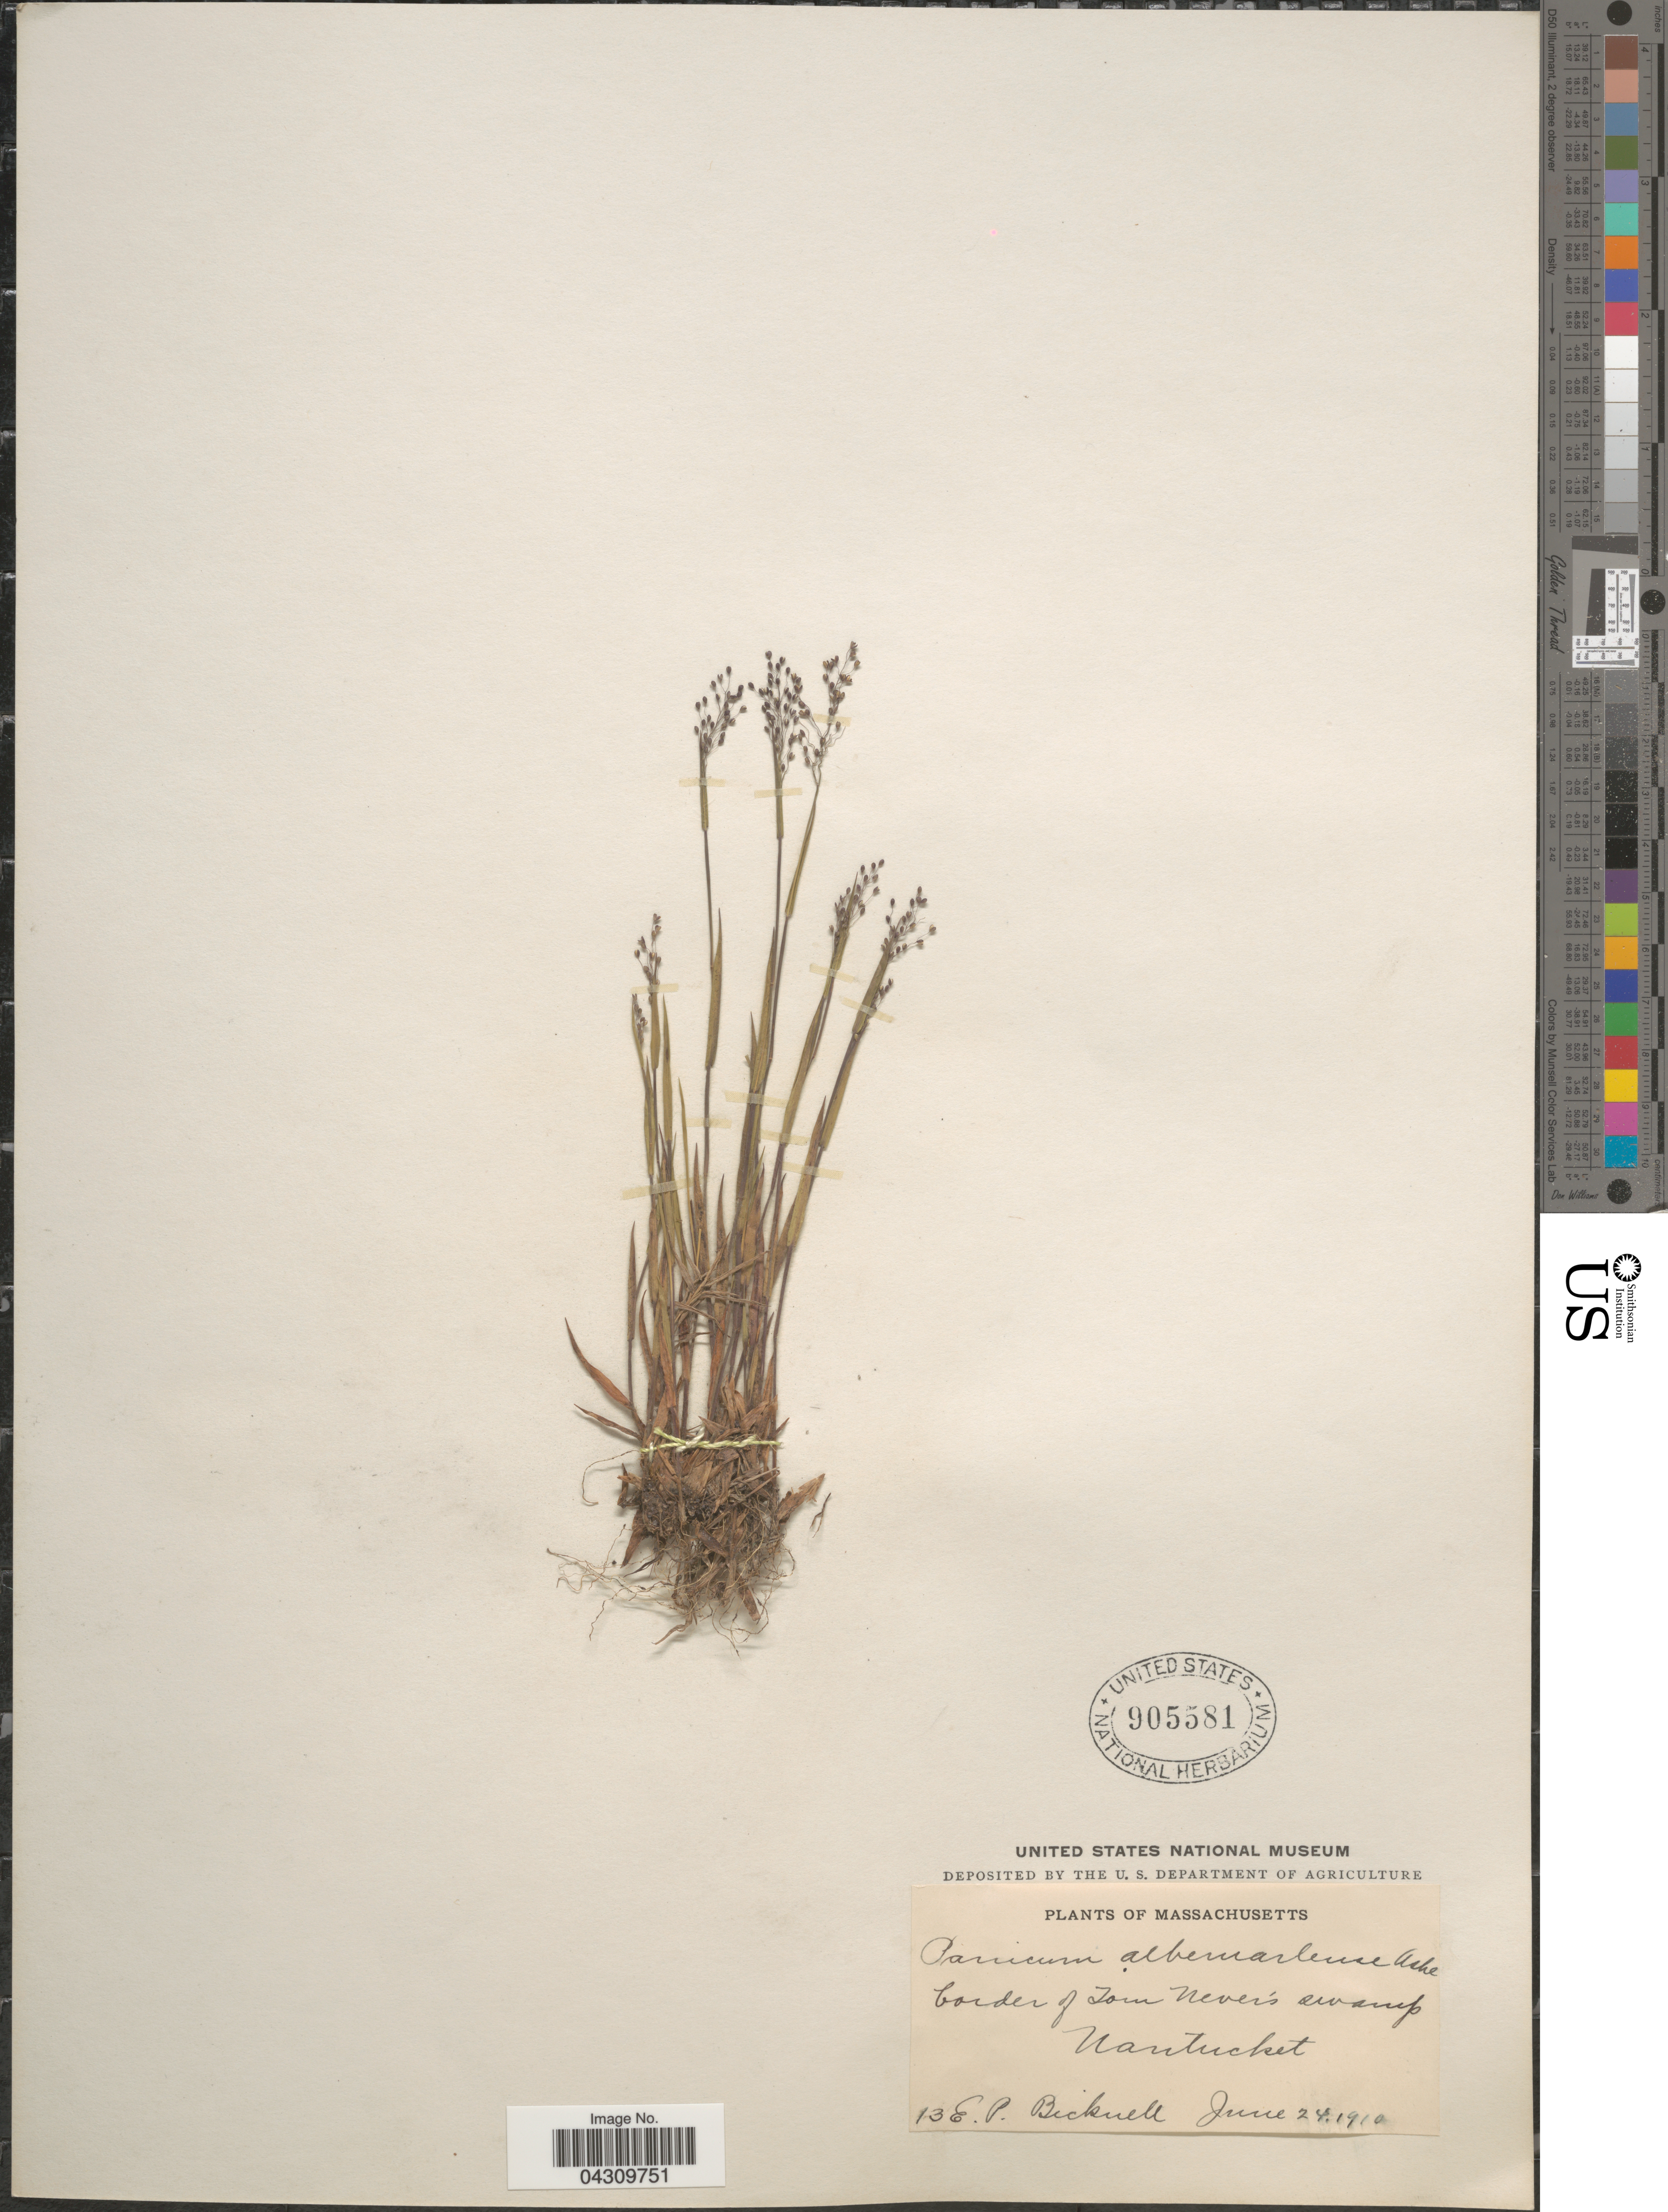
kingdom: Plantae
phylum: Tracheophyta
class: Liliopsida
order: Poales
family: Poaceae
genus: Dichanthelium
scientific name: Dichanthelium acuminatum var. acuminatum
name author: (Sw.) Gould & C.A. Clark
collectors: E. P. Bicknell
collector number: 13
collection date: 1910-06-24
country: United States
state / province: Massachusetts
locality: Border of Tom Never's swamp. Nantucket.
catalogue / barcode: US 905581